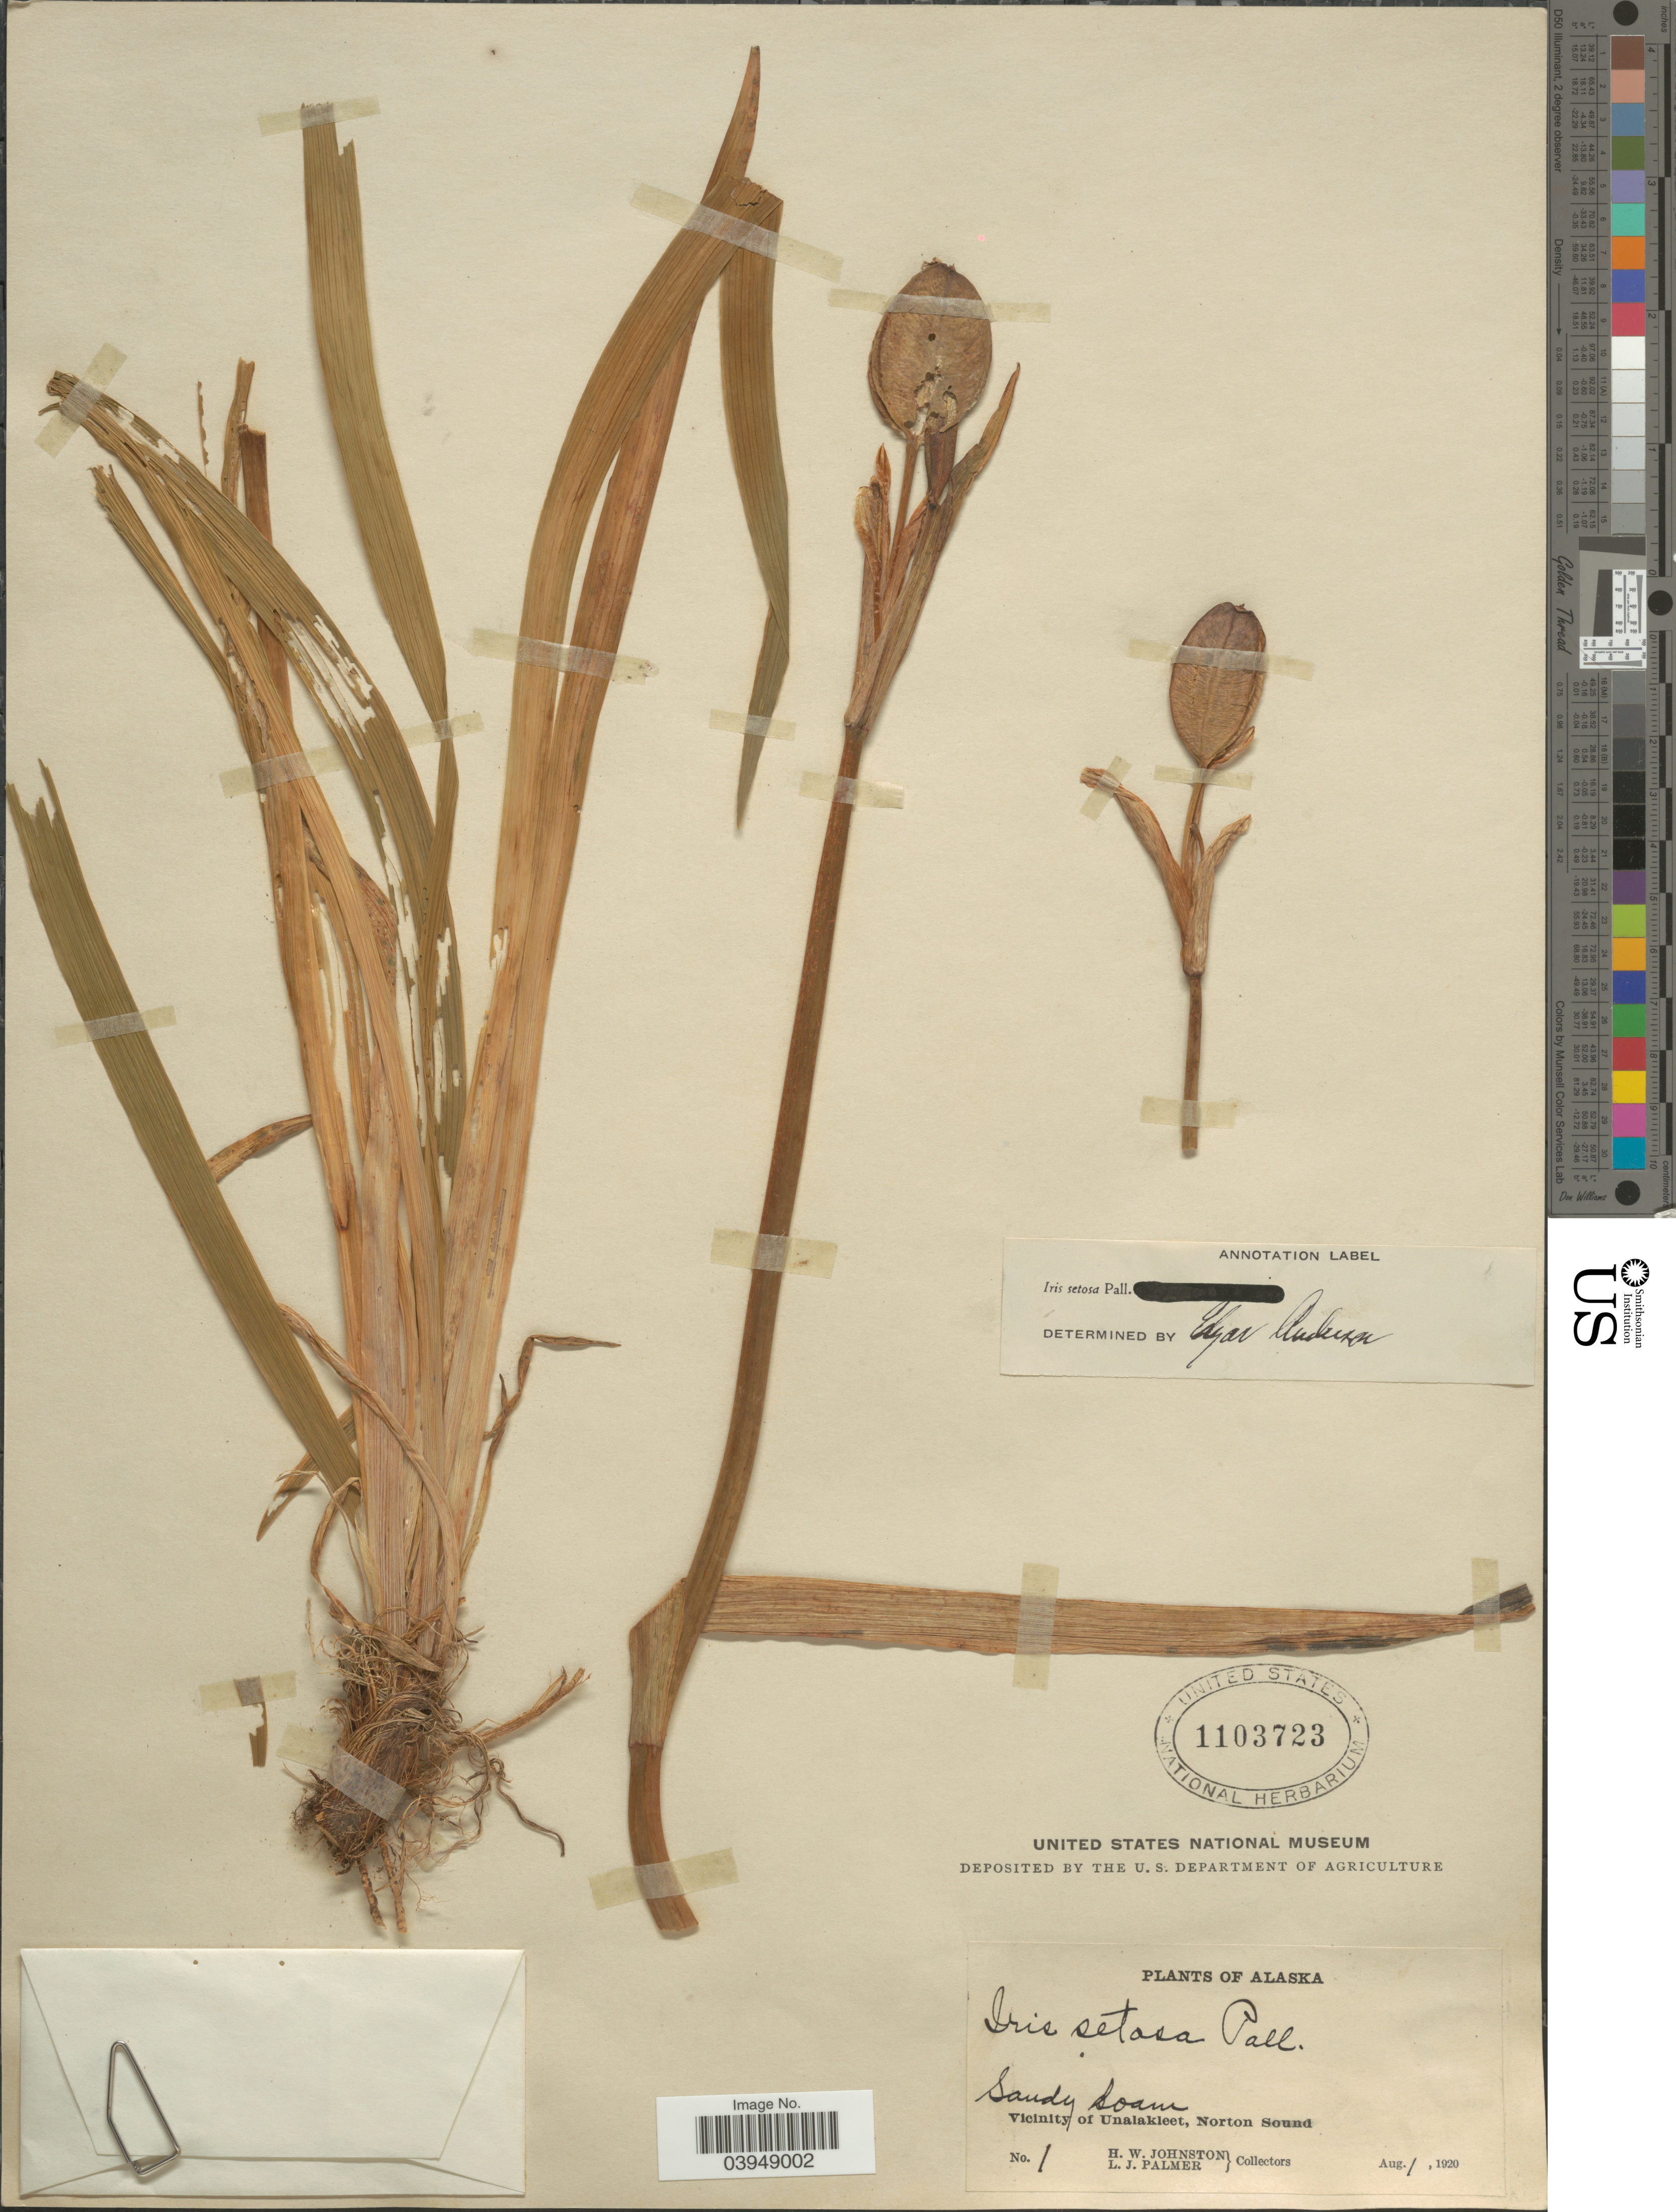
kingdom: Plantae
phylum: Tracheophyta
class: Liliopsida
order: Asparagales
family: Iridaceae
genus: Iris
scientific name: Iris setosa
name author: Pall. ex Link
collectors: H. W. Johnston & L. J. Palmer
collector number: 1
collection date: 1920-08-01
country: United States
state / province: Alaska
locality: Vicinity of Unalakleet, Norton Sound.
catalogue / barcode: US 1103723